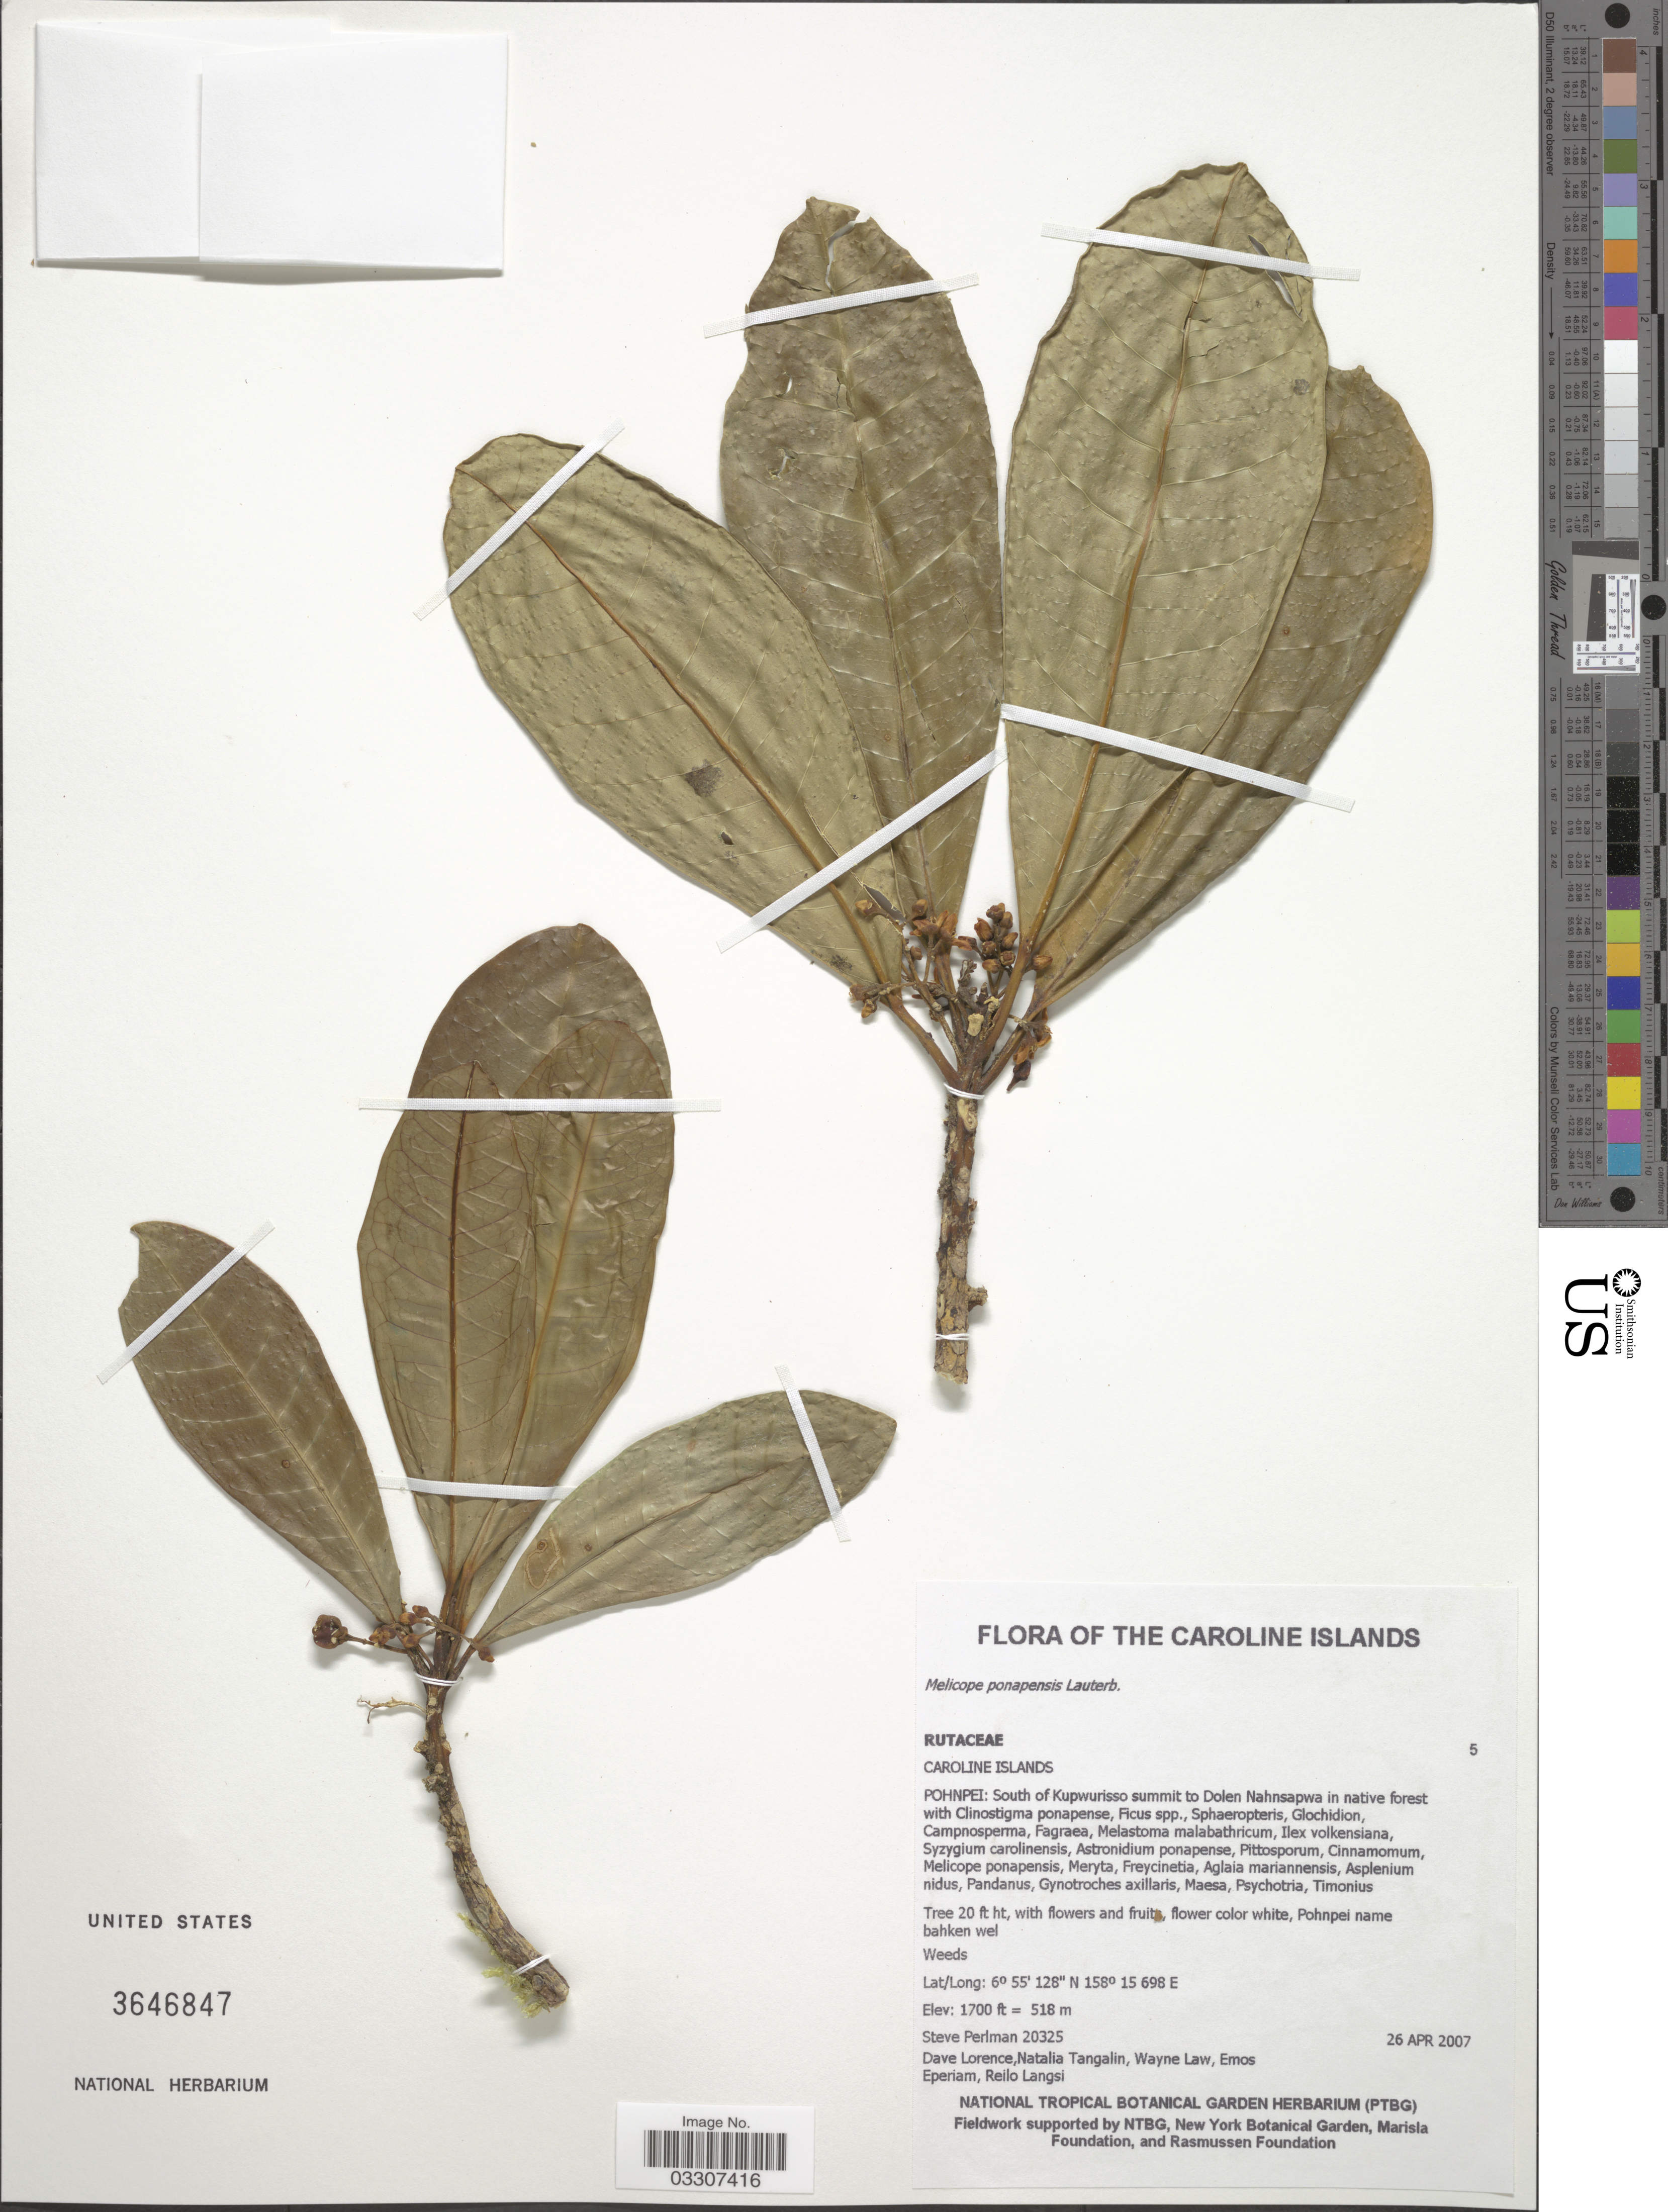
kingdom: Plantae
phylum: Tracheophyta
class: Magnoliopsida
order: Sapindales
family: Rutaceae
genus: Melicope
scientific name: Melicope ponapensis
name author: Lauterb.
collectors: S. Perlman, D. Lorence, N. Tangalin, W. Law & et al.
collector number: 20325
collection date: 2007-04-26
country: Micronesia, Federated States of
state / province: Pohnpei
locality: Caroline Islands. South of Kupwurisso summit to Dolen Nahnsapwa in native forest.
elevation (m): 518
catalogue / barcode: US 3646847